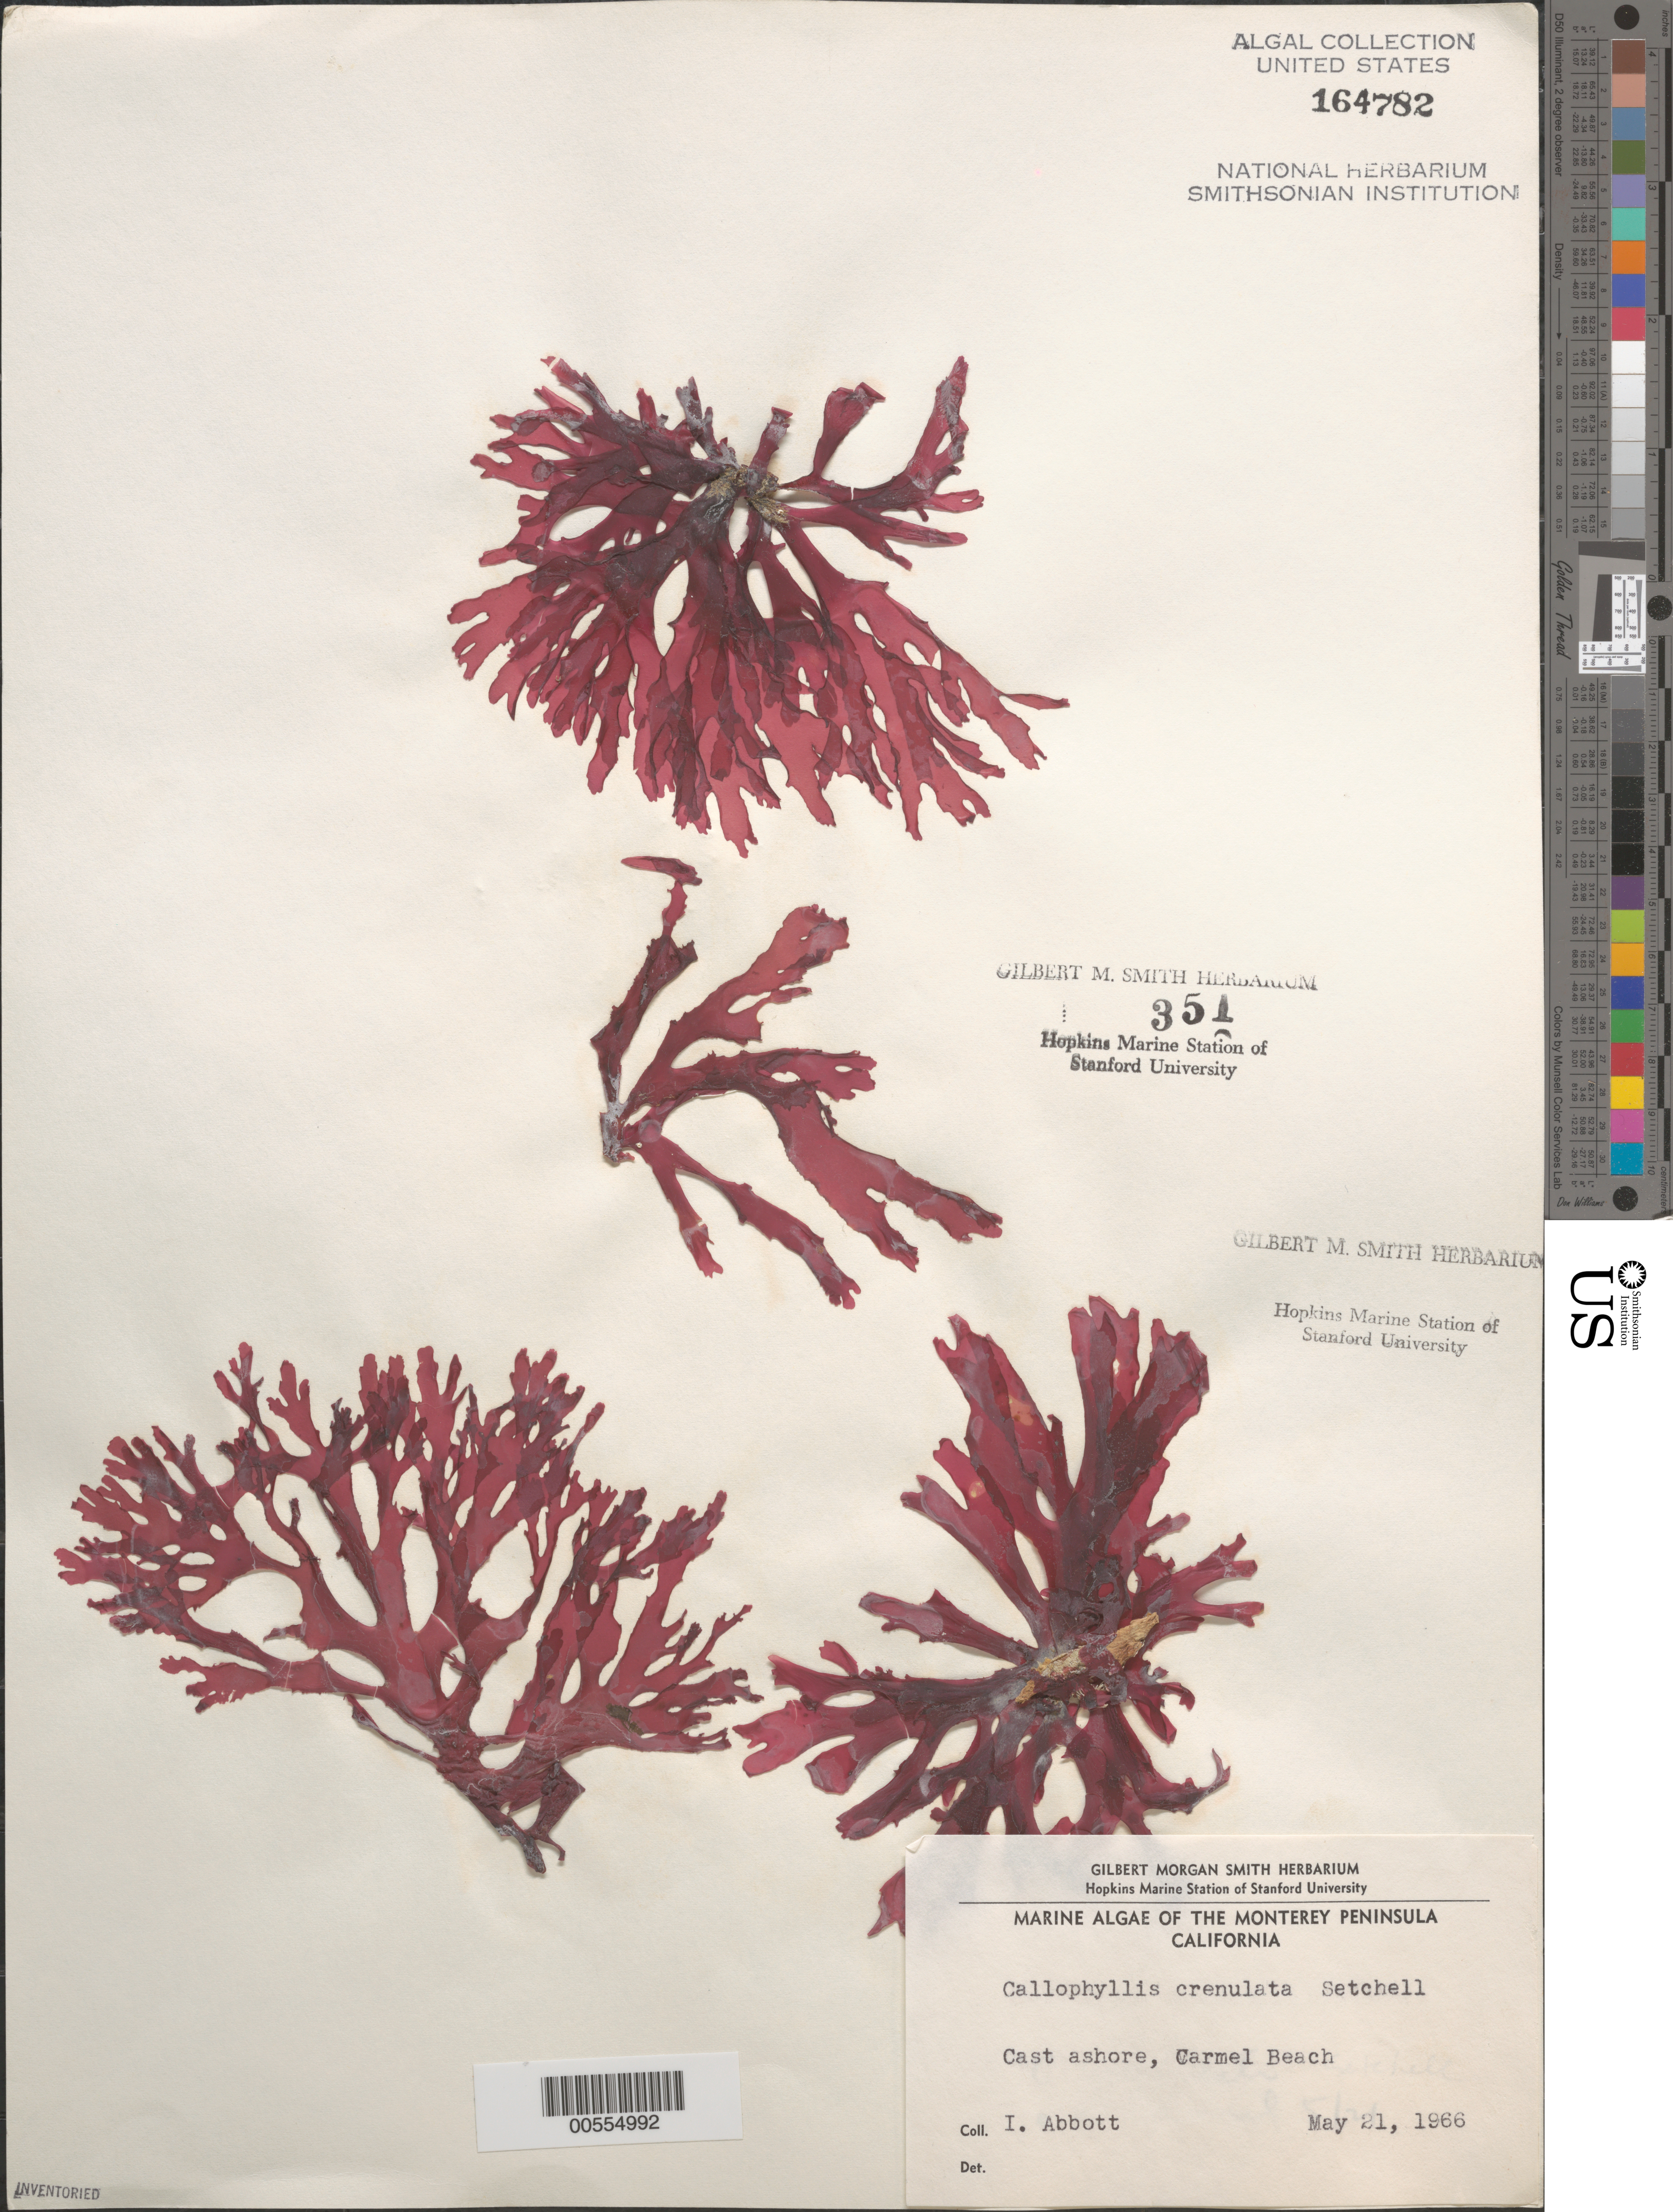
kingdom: Plantae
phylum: Rhodophyta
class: Florideophyceae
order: Gigartinales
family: Kallymeniaceae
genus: Callophyllis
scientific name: Callophyllis crenulata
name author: Setch.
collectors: I. A. Abbott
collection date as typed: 21 May 1966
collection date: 1966-05-21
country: United States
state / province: California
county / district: Monterey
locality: Carmel Beach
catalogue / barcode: US 164782